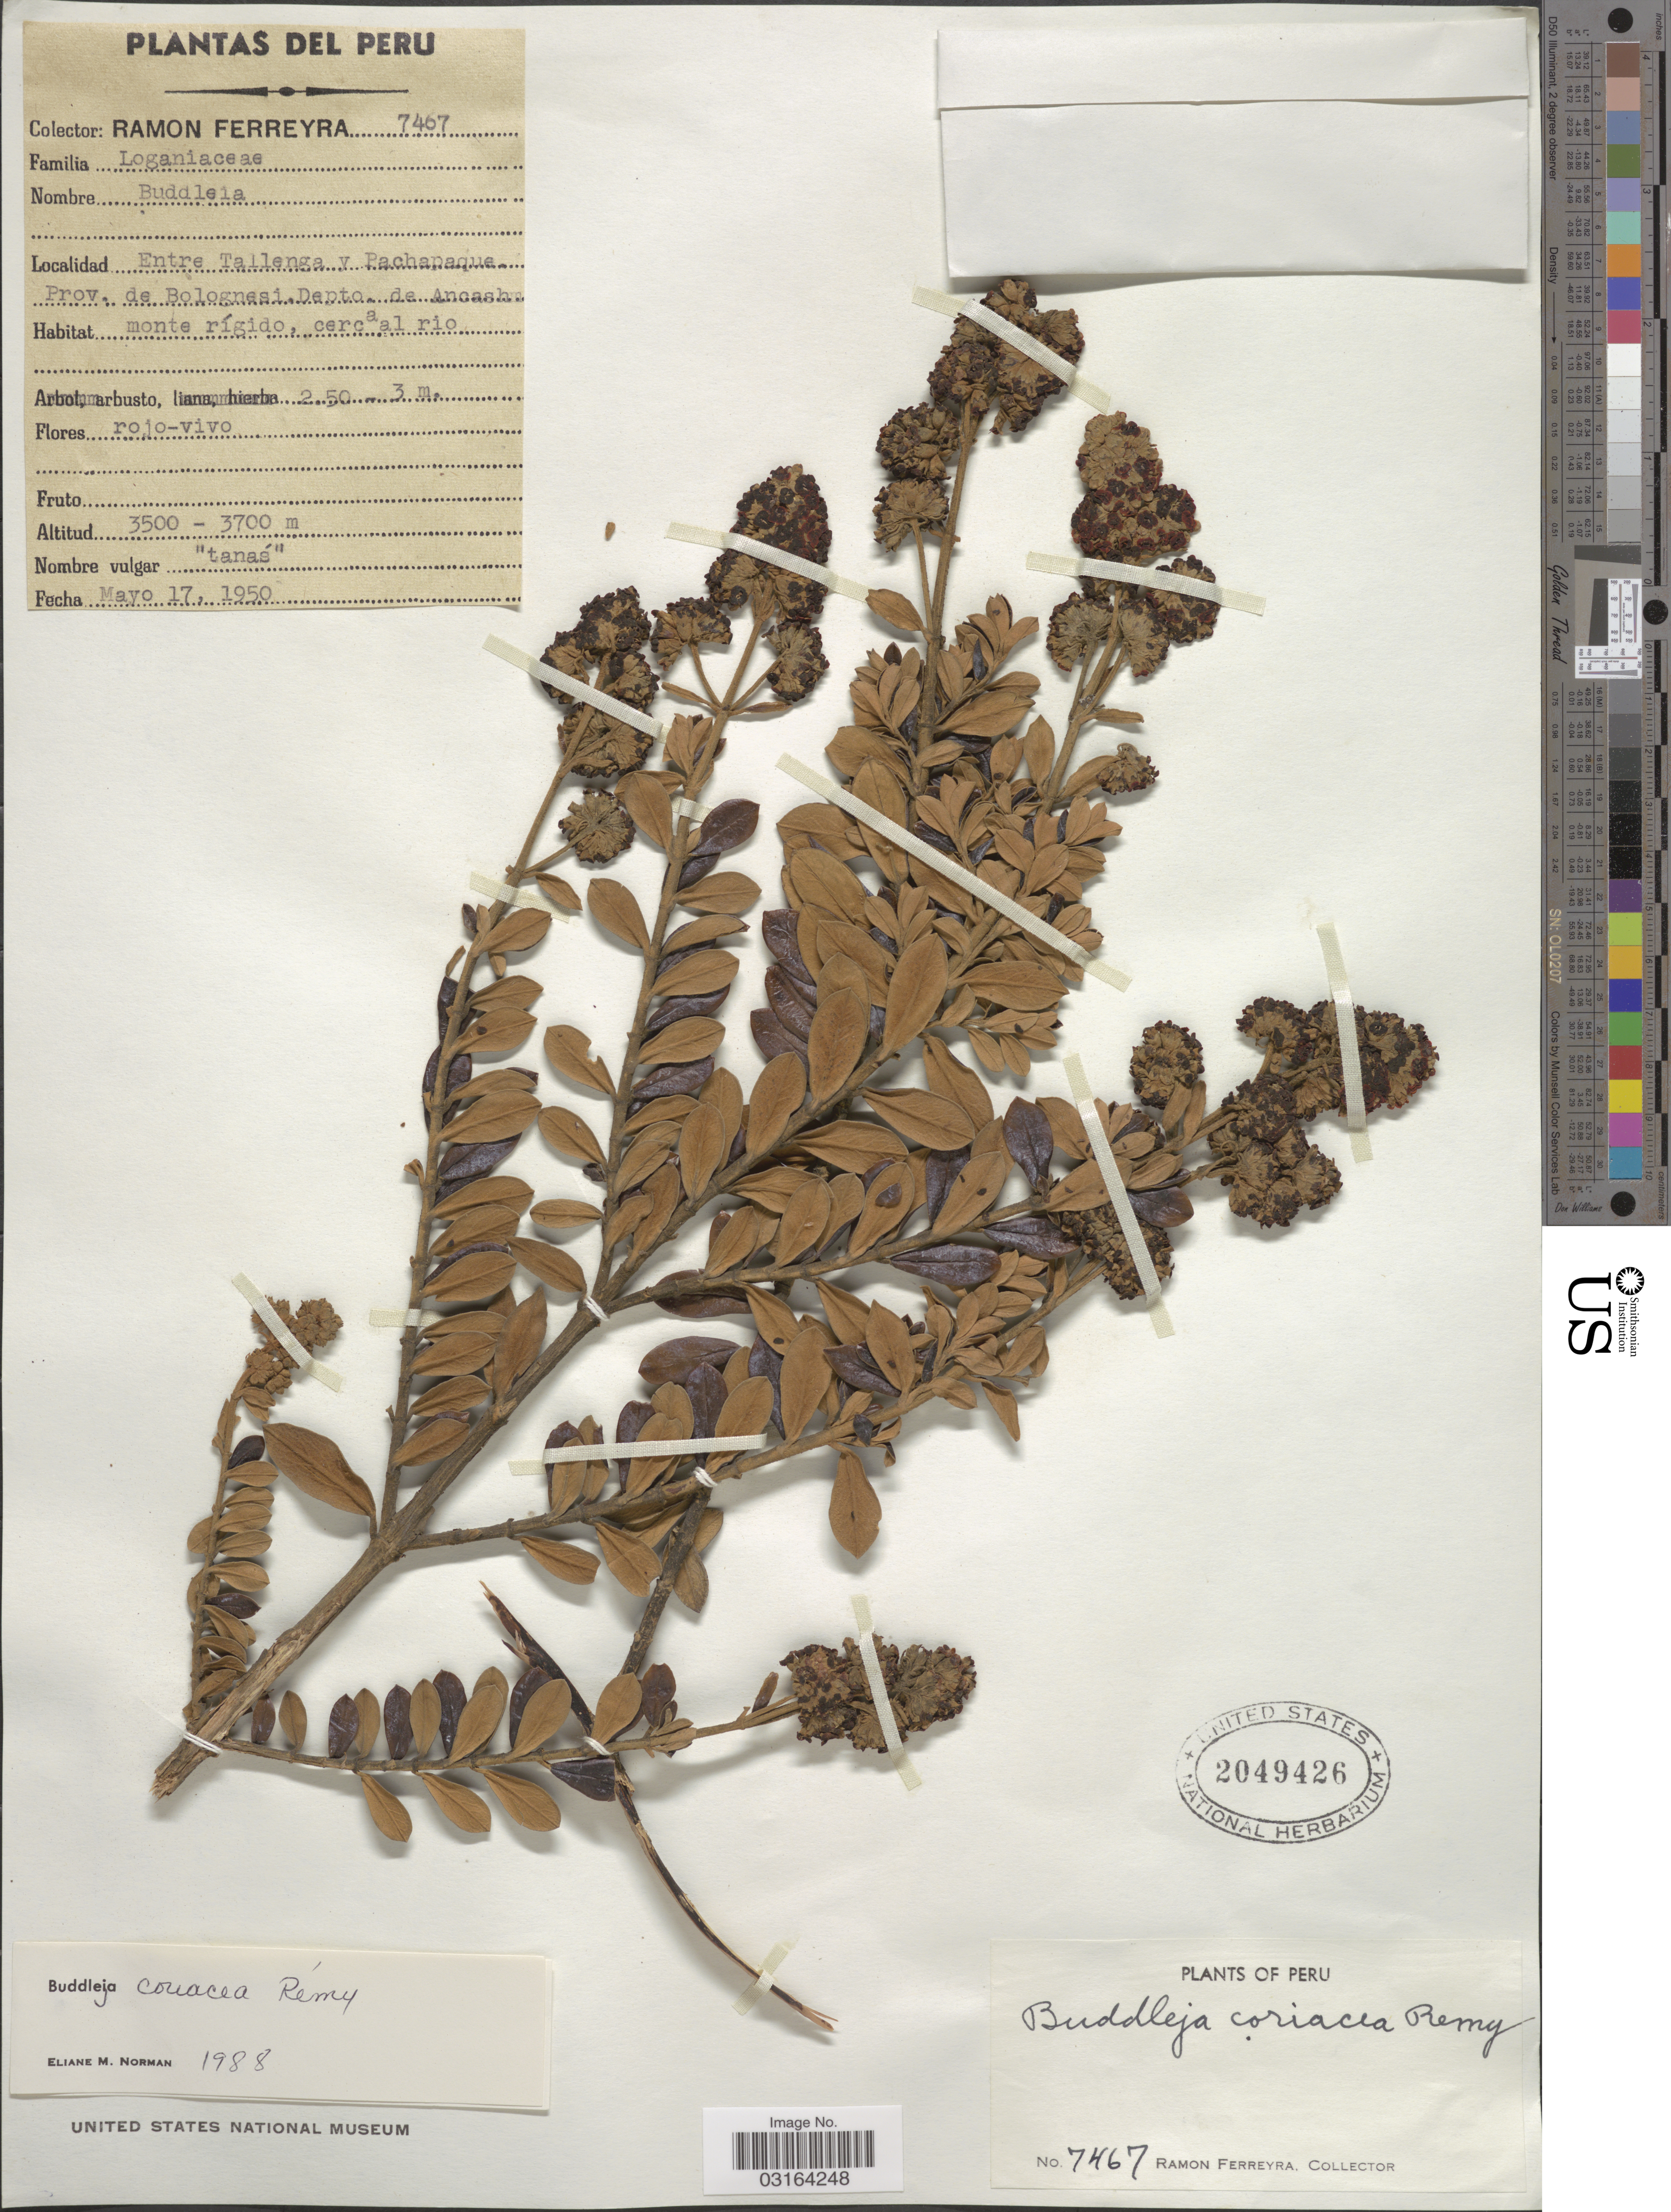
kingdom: Plantae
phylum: Tracheophyta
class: Magnoliopsida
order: Lamiales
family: Scrophulariaceae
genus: Buddleja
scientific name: Buddleja coriacea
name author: Remy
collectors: R. A. Ferreyra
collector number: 7467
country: Peru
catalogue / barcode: US 2049426